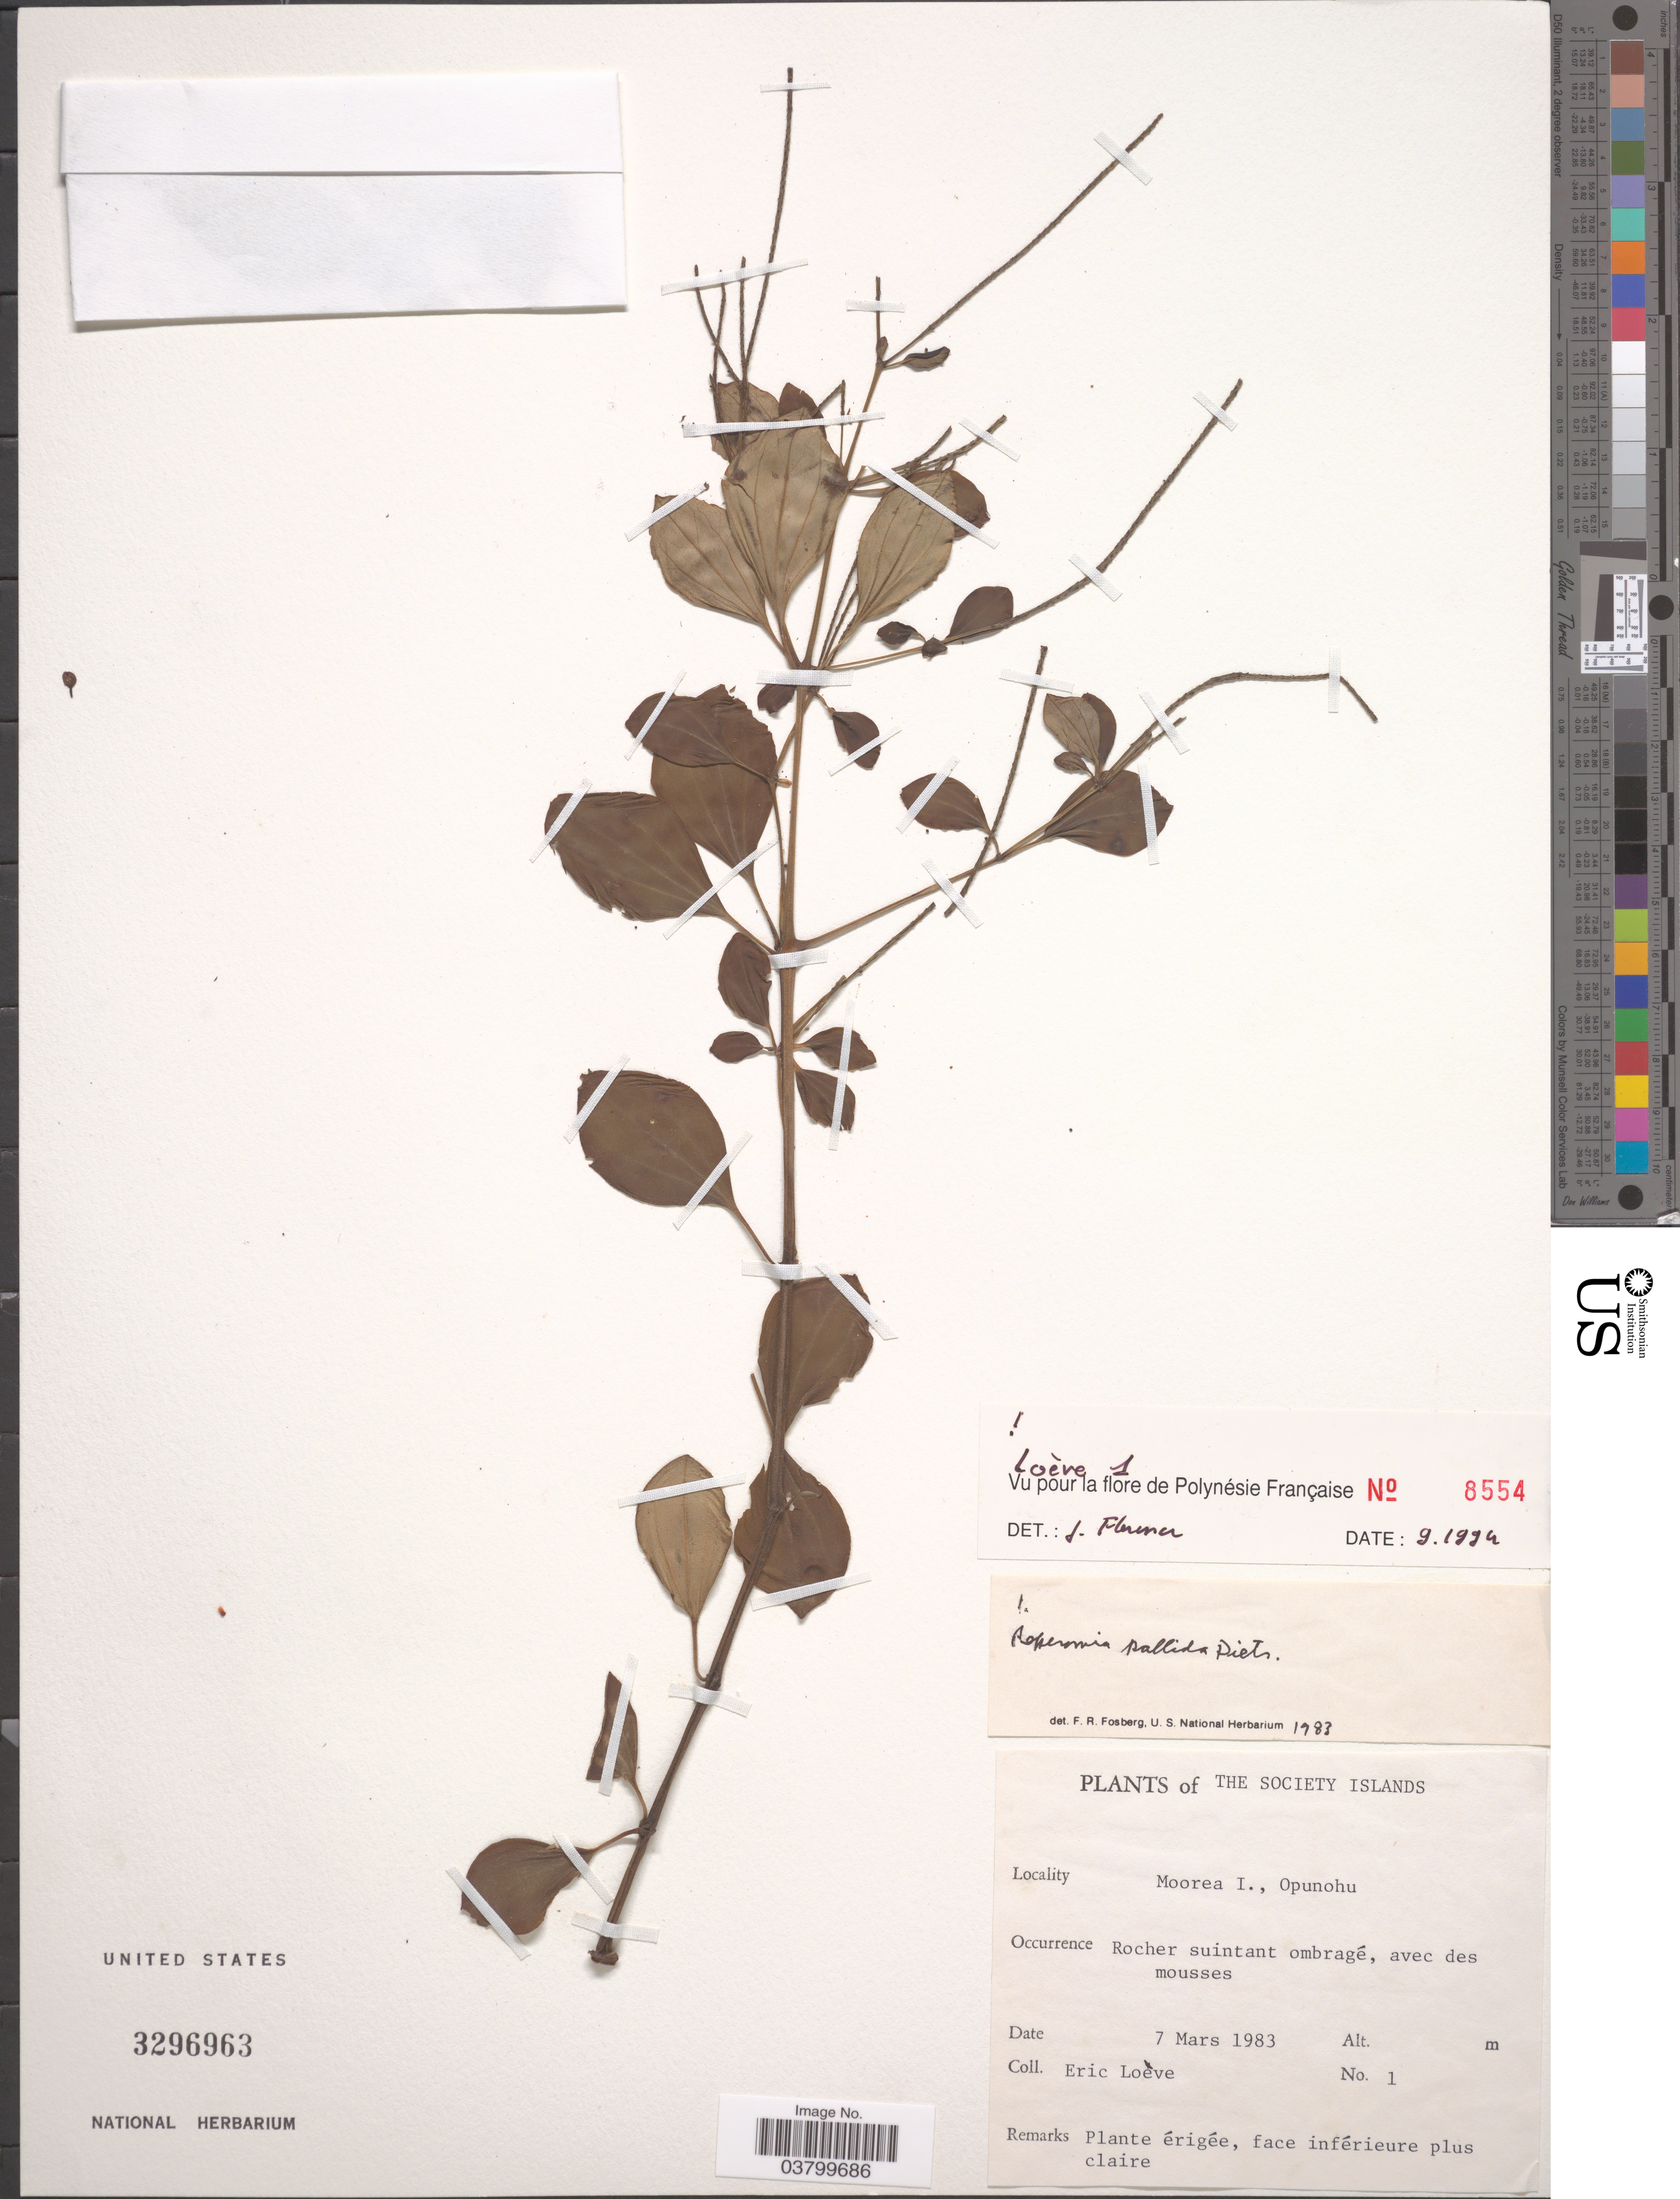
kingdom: Plantae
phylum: Tracheophyta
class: Magnoliopsida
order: Piperales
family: Piperaceae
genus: Peperomia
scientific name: Peperomia pallida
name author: (G. Forst.) Dietr.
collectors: E. Loève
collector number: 1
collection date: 1983-03-07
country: French Polynesia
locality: The Society Islands. Moorea I., Opunohu.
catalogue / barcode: US 3296963